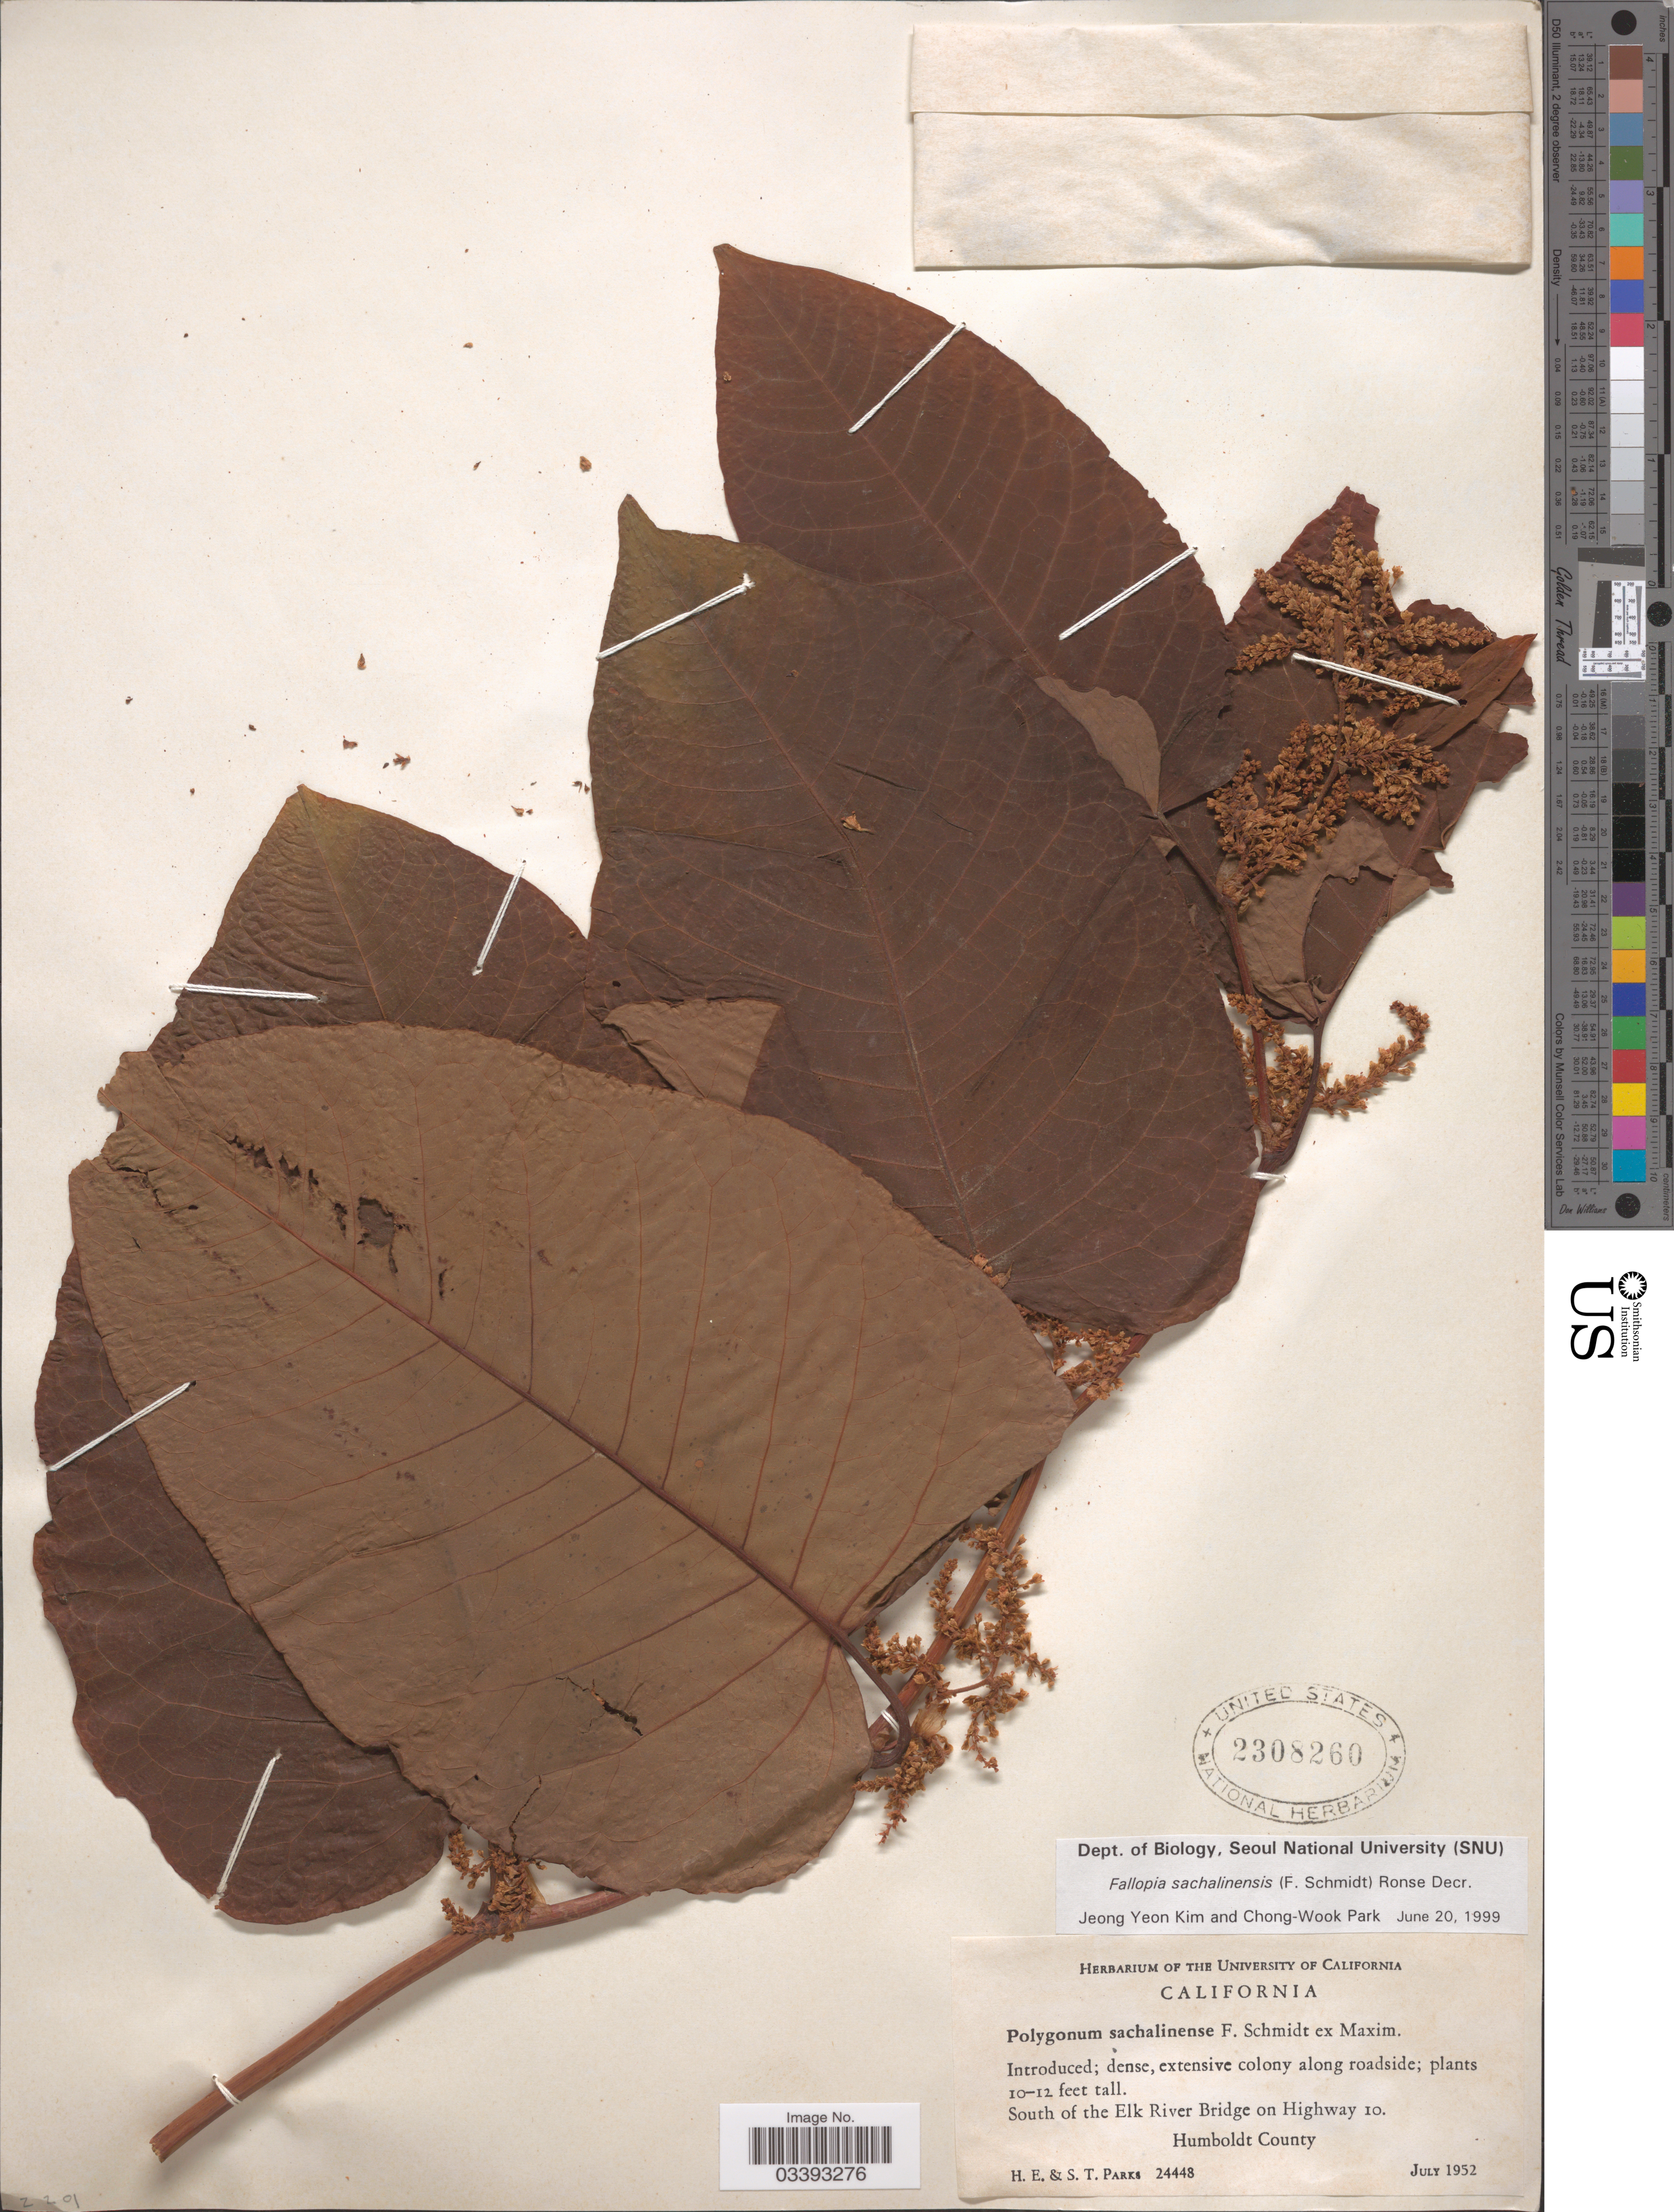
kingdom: Plantae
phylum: Tracheophyta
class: Magnoliopsida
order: Caryophyllales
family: Polygonaceae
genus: Reynoutria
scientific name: Reynoutria sachalinensis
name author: (F. Schmidt) Nakai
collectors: H. E. Parks & S. Parks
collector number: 24448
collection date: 1952-07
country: United States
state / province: California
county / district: Humboldt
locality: South of the Elk River Bridge on Highway 10. Humboldt County.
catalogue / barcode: US 2308260